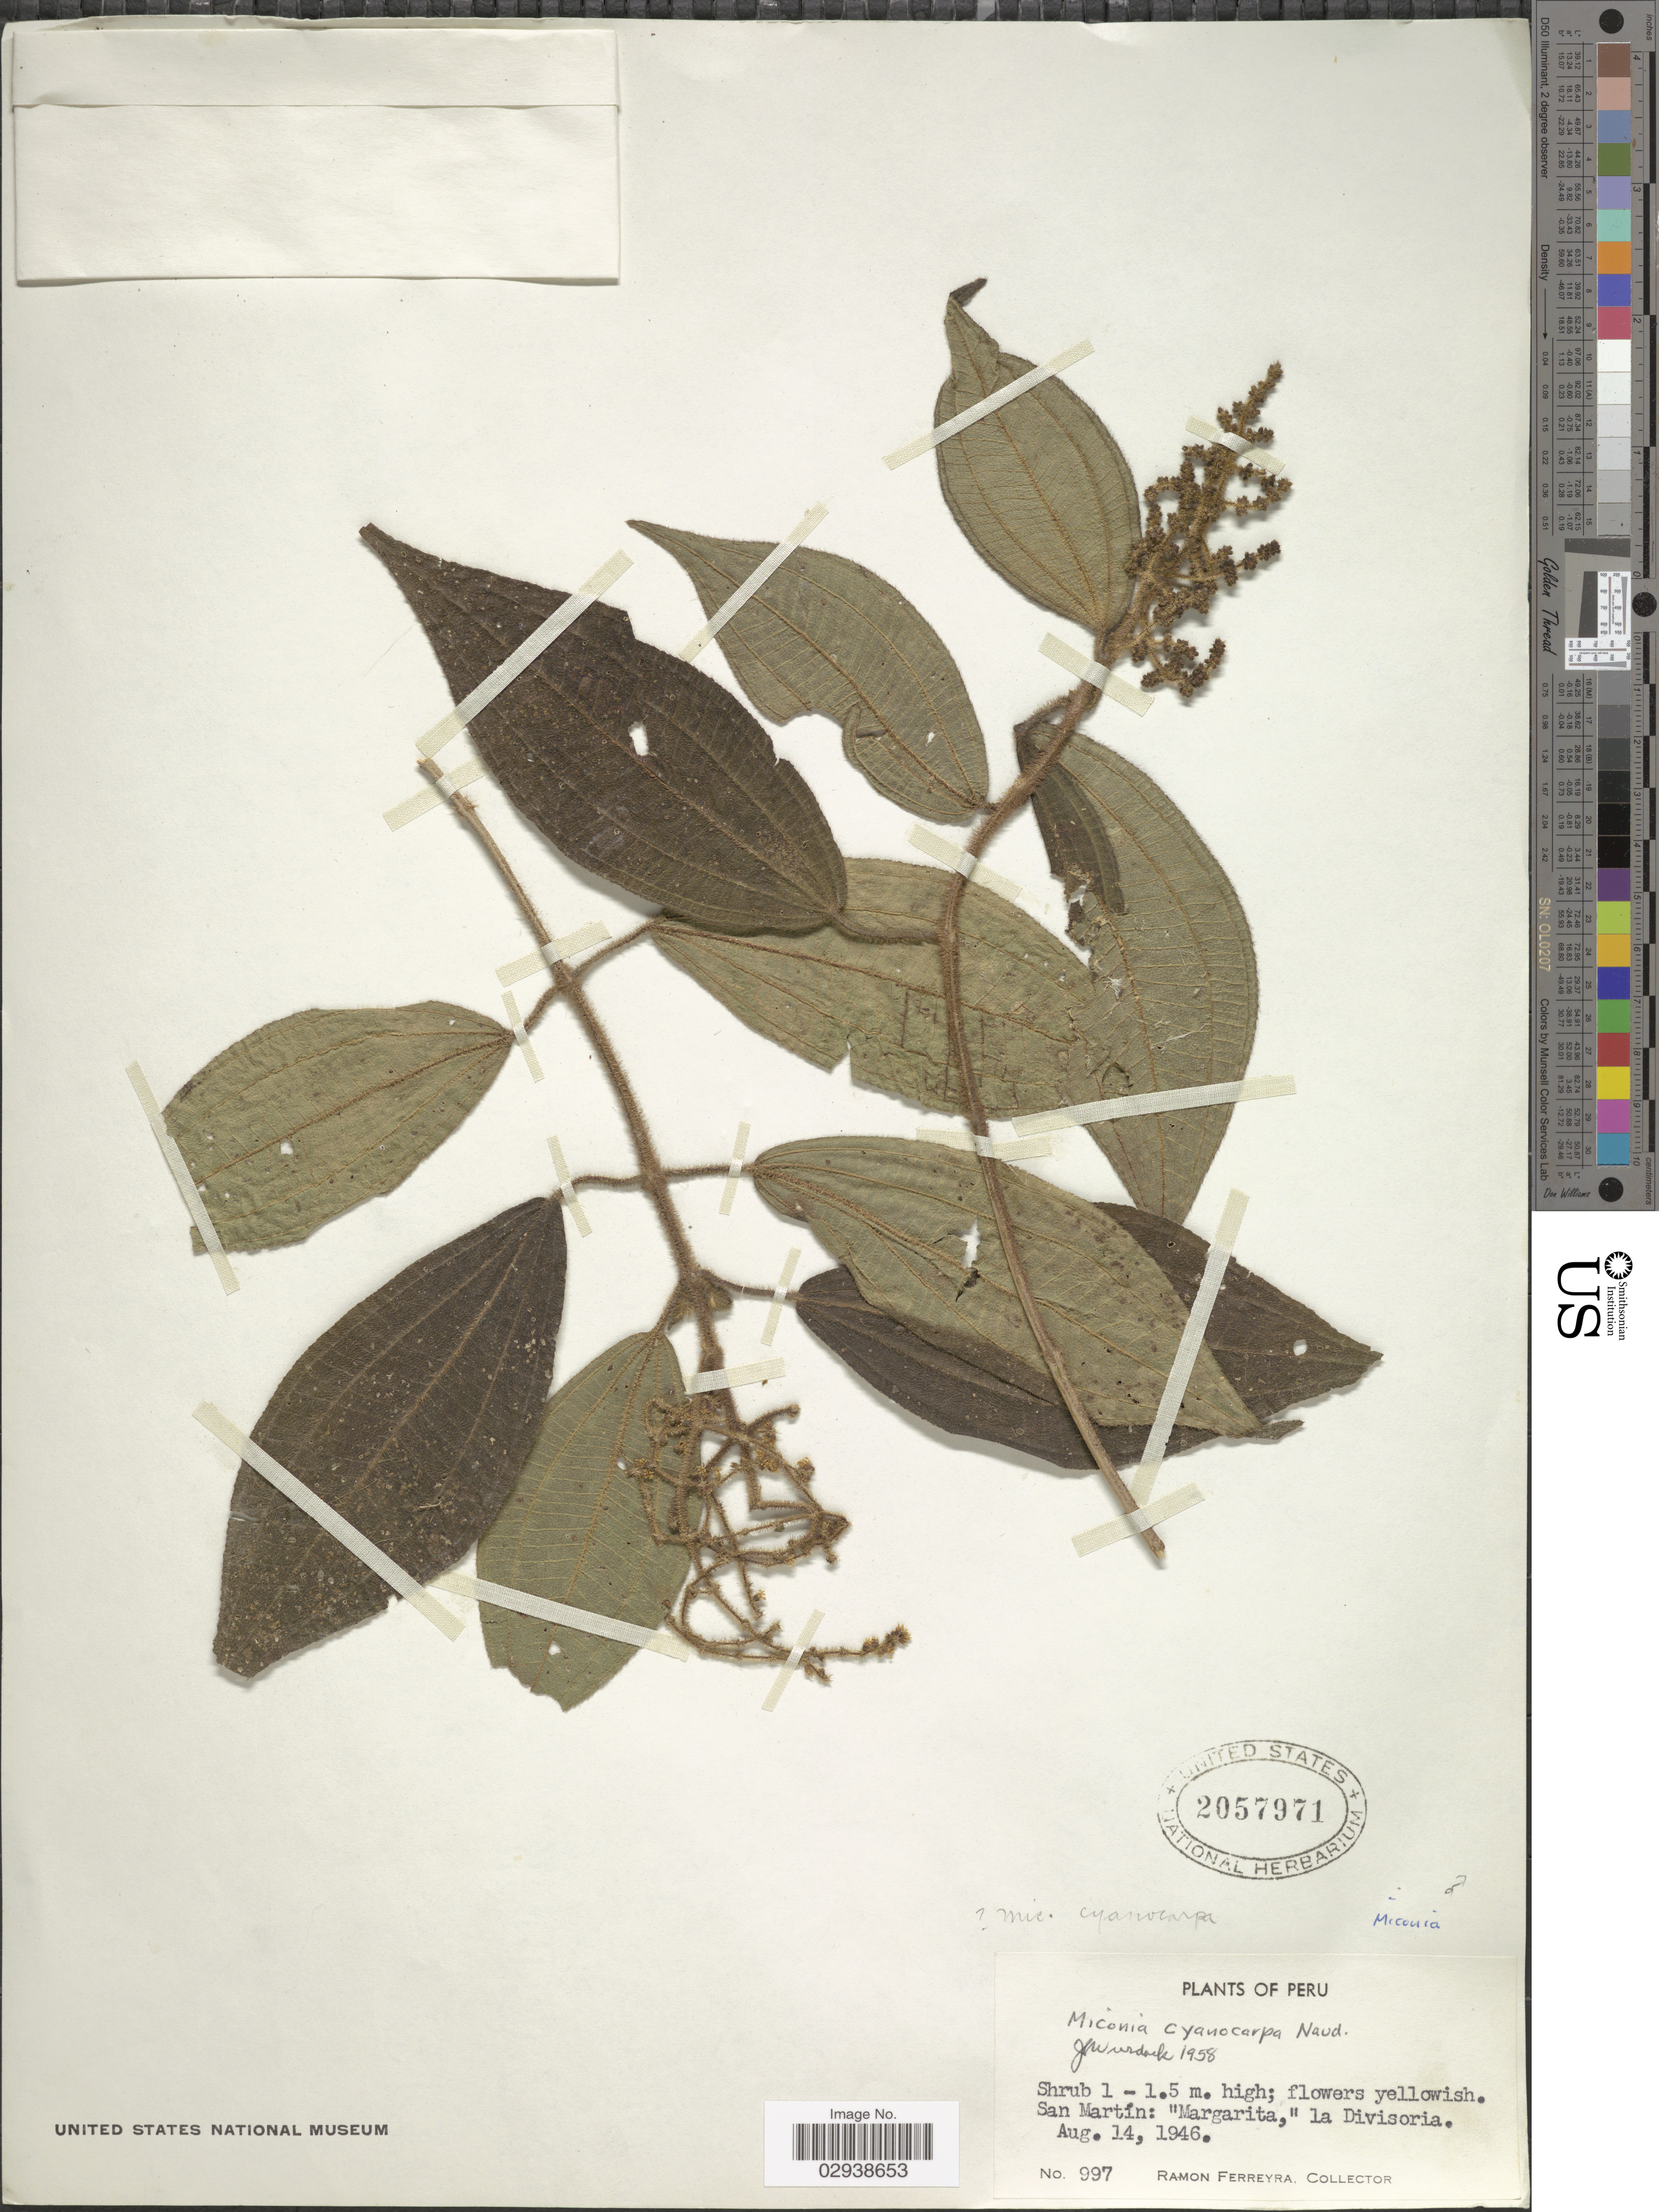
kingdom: Plantae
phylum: Tracheophyta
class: Magnoliopsida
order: Myrtales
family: Melastomataceae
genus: Miconia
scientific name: Miconia cyanocarpa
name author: Naudin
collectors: R. A. Ferreyra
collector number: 997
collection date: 1946-08-14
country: Peru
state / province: San Martín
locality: San Martín: "Margarita", La Divisoria.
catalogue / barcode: US 2057971